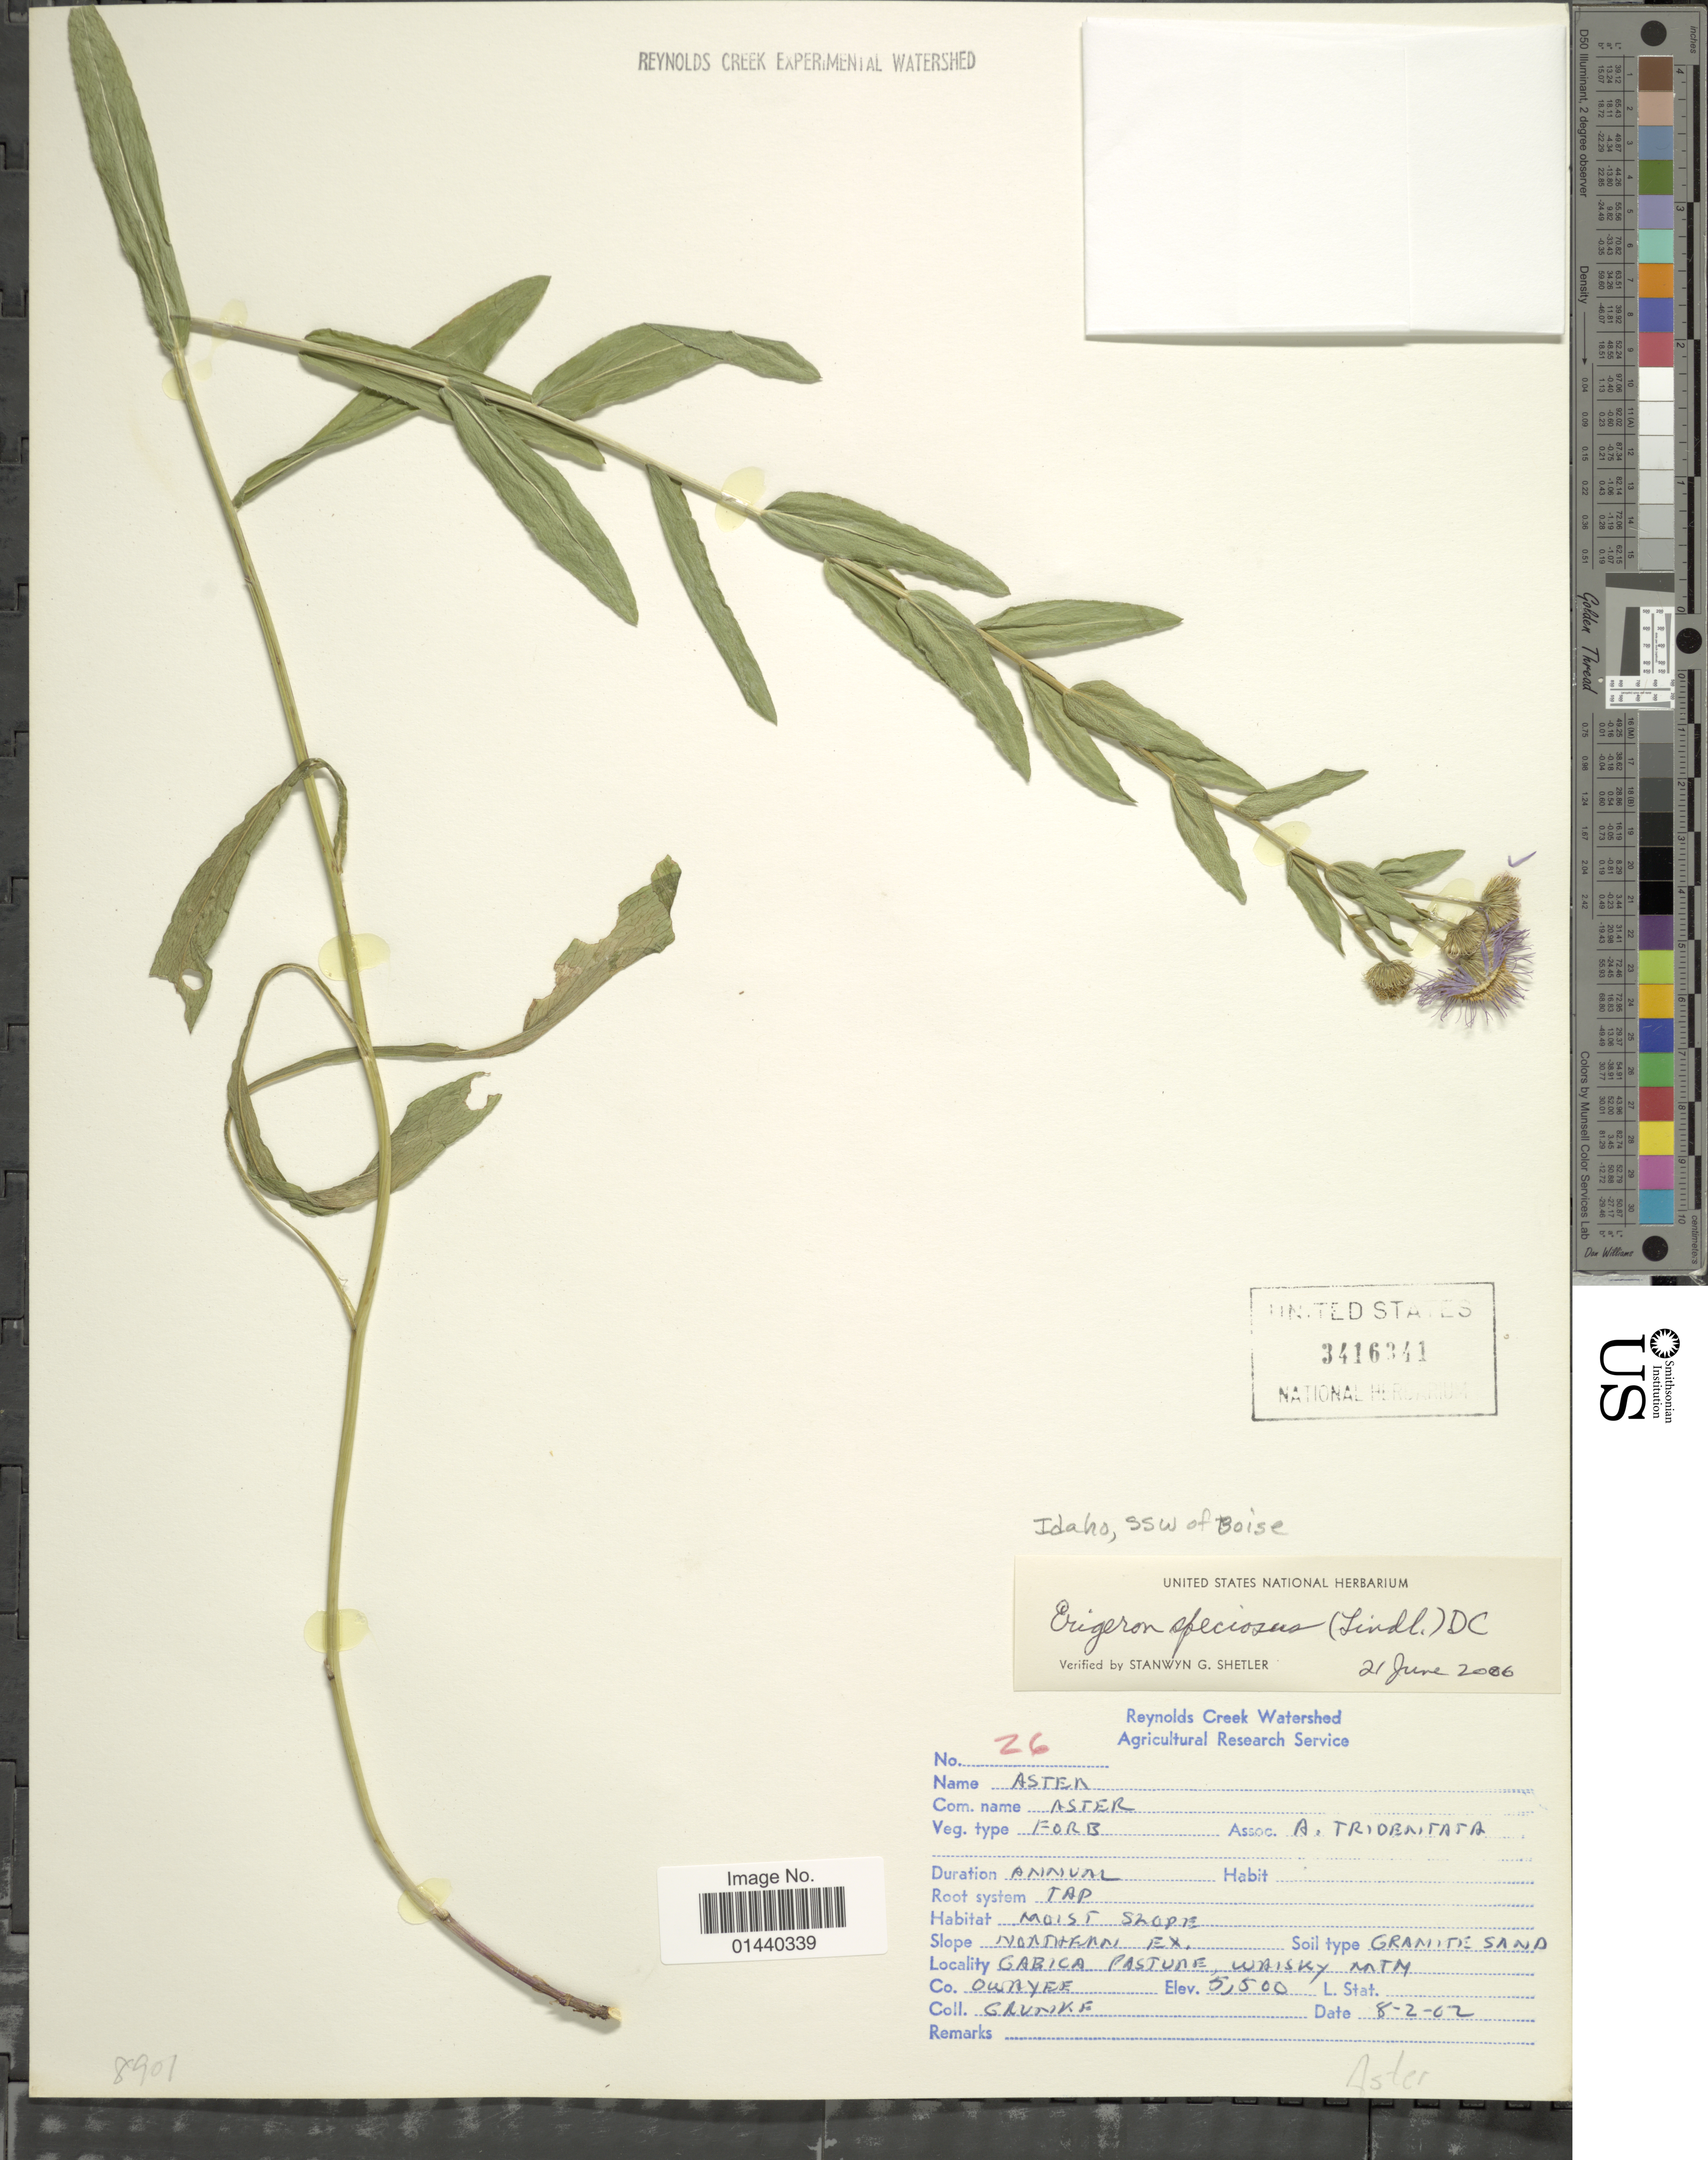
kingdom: Plantae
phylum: Tracheophyta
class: Magnoliopsida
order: Asterales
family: Asteraceae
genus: Erigeron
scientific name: Erigeron speciosus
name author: (Lindl.) DC.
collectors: Grunke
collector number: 26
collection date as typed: Transcribed d/m/y: 8/2/2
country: United States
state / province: Idaho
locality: Slope Nordthan ex. Gabica Pasture, Whiskey Mtn.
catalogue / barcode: US 3416341